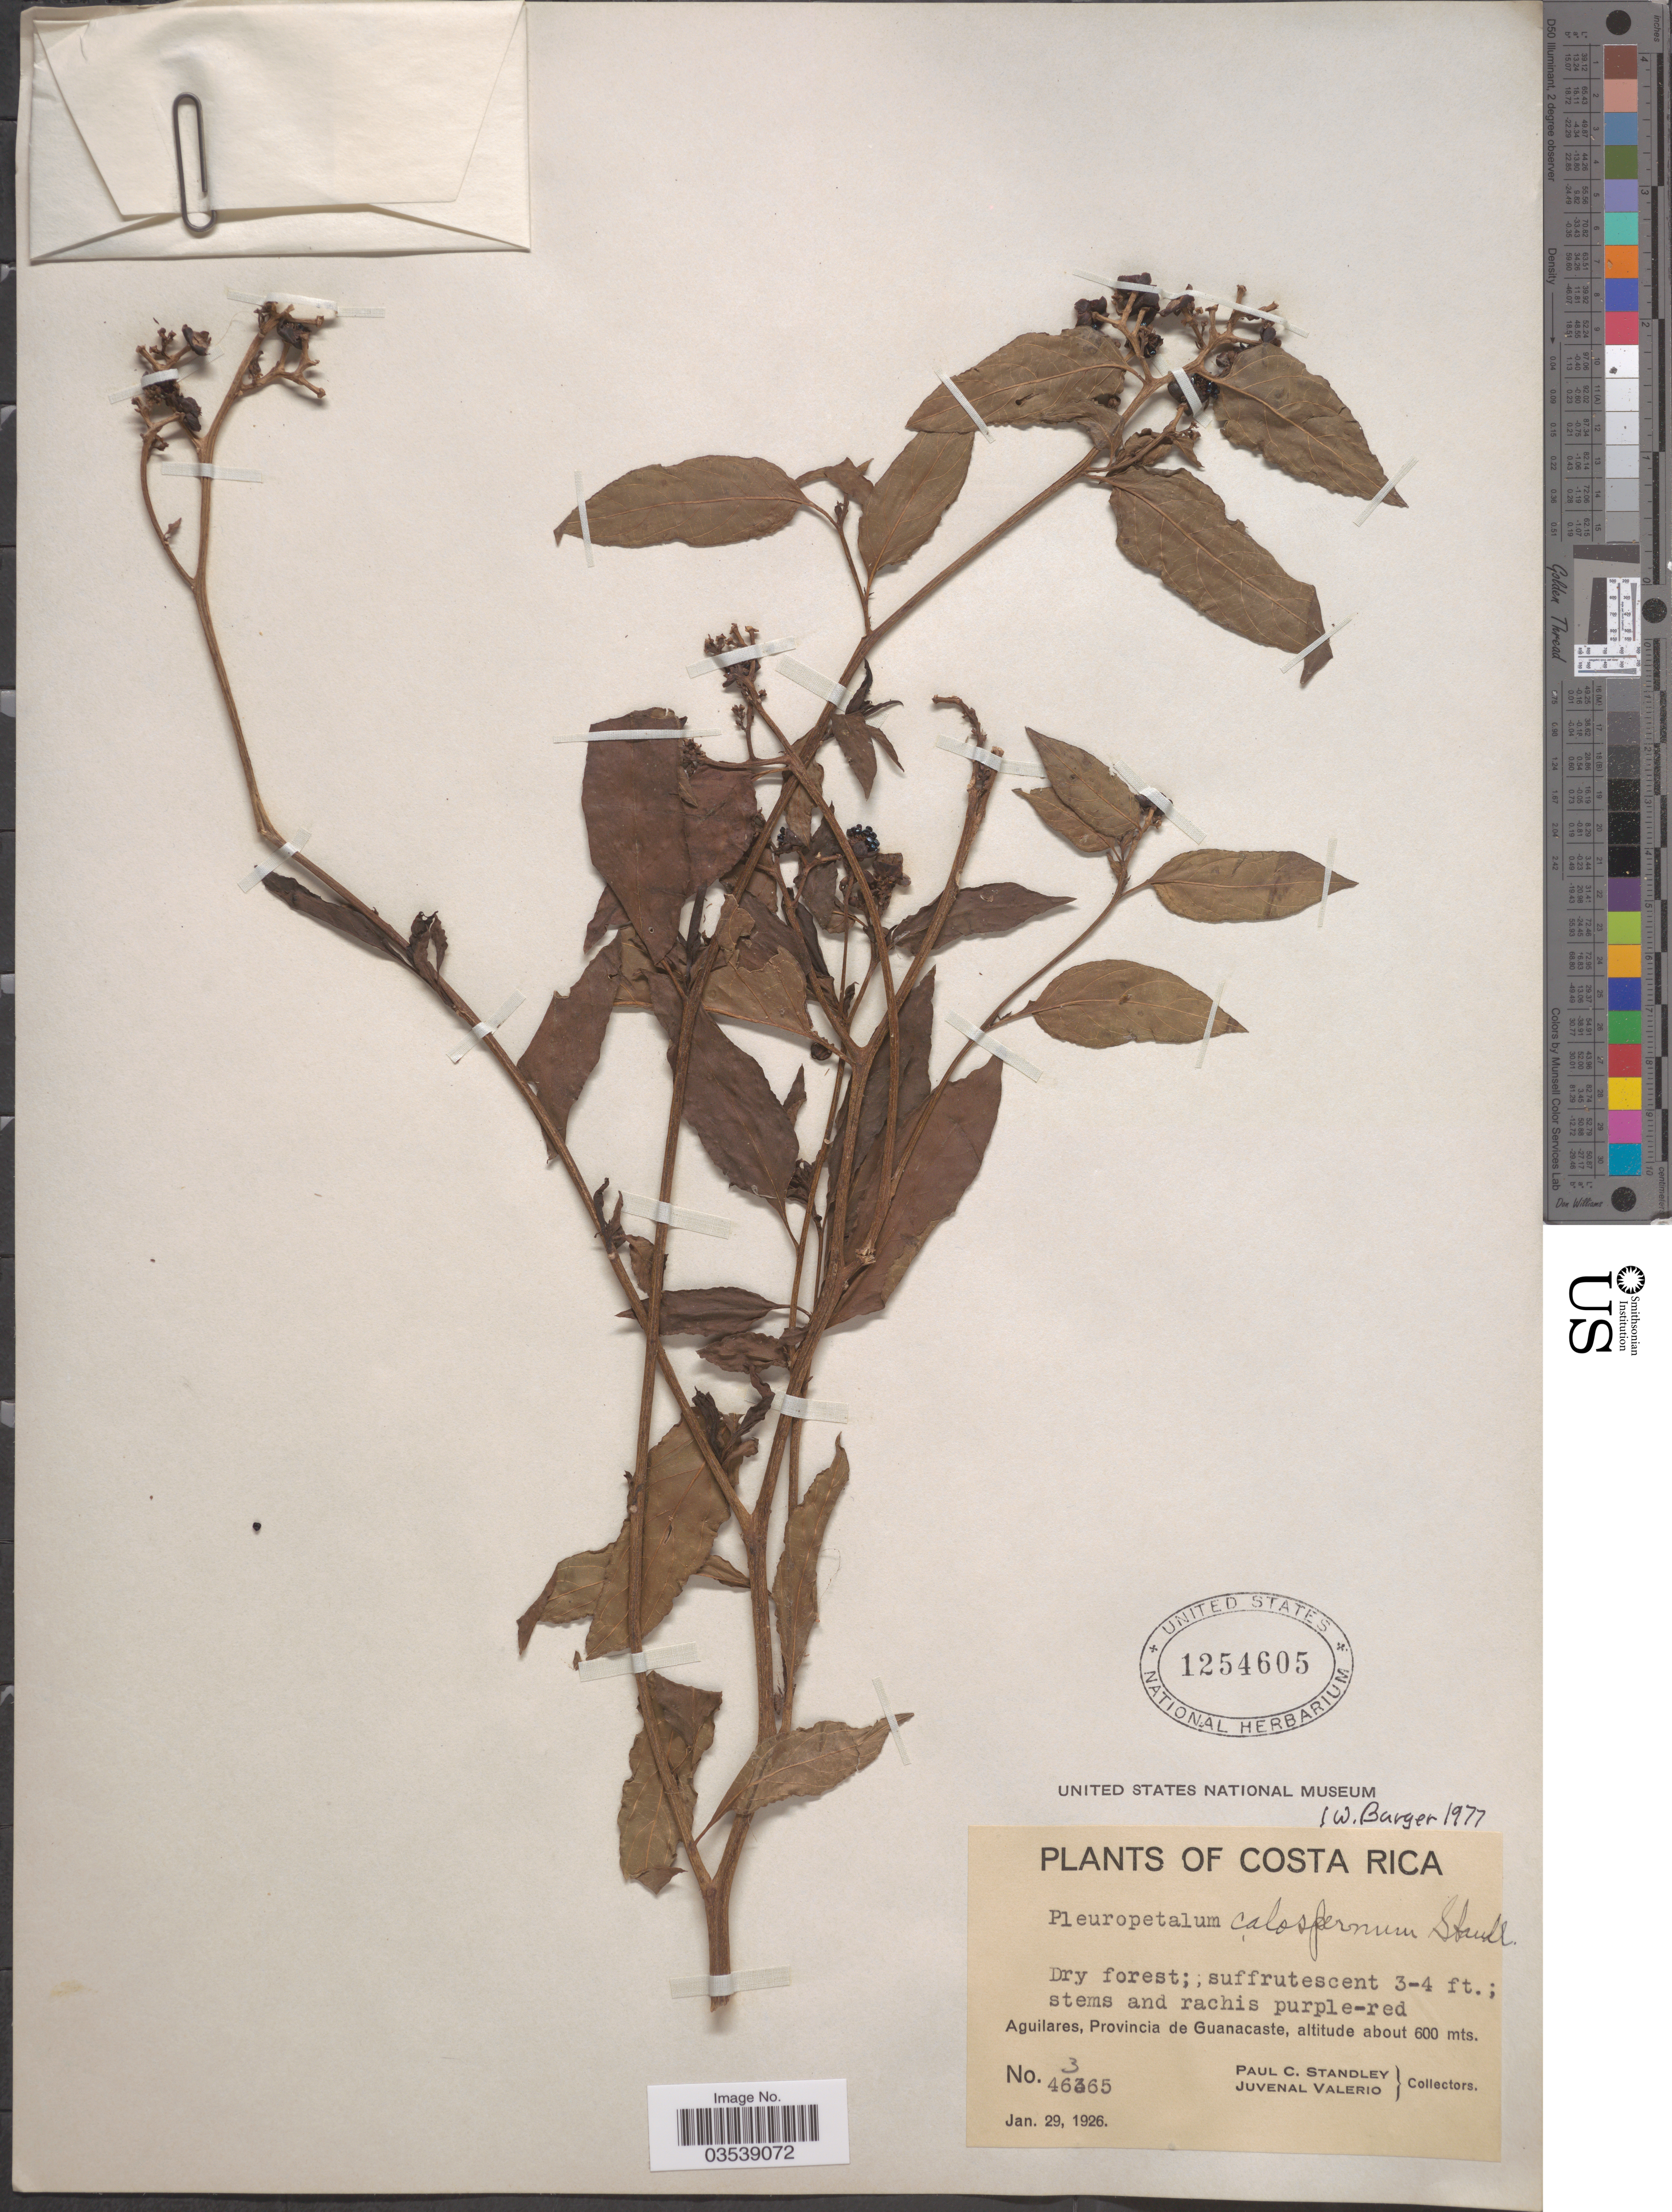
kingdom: Plantae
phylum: Tracheophyta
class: Magnoliopsida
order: Caryophyllales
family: Amaranthaceae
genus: Pleuropetalum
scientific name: Pleuropetalum calospermum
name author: Standl.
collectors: P. C. Standley & J. Valerio R.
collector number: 46365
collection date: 1926-01-29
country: Costa Rica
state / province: Guanacaste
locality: Aguilares.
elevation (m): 600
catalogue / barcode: US 1254605